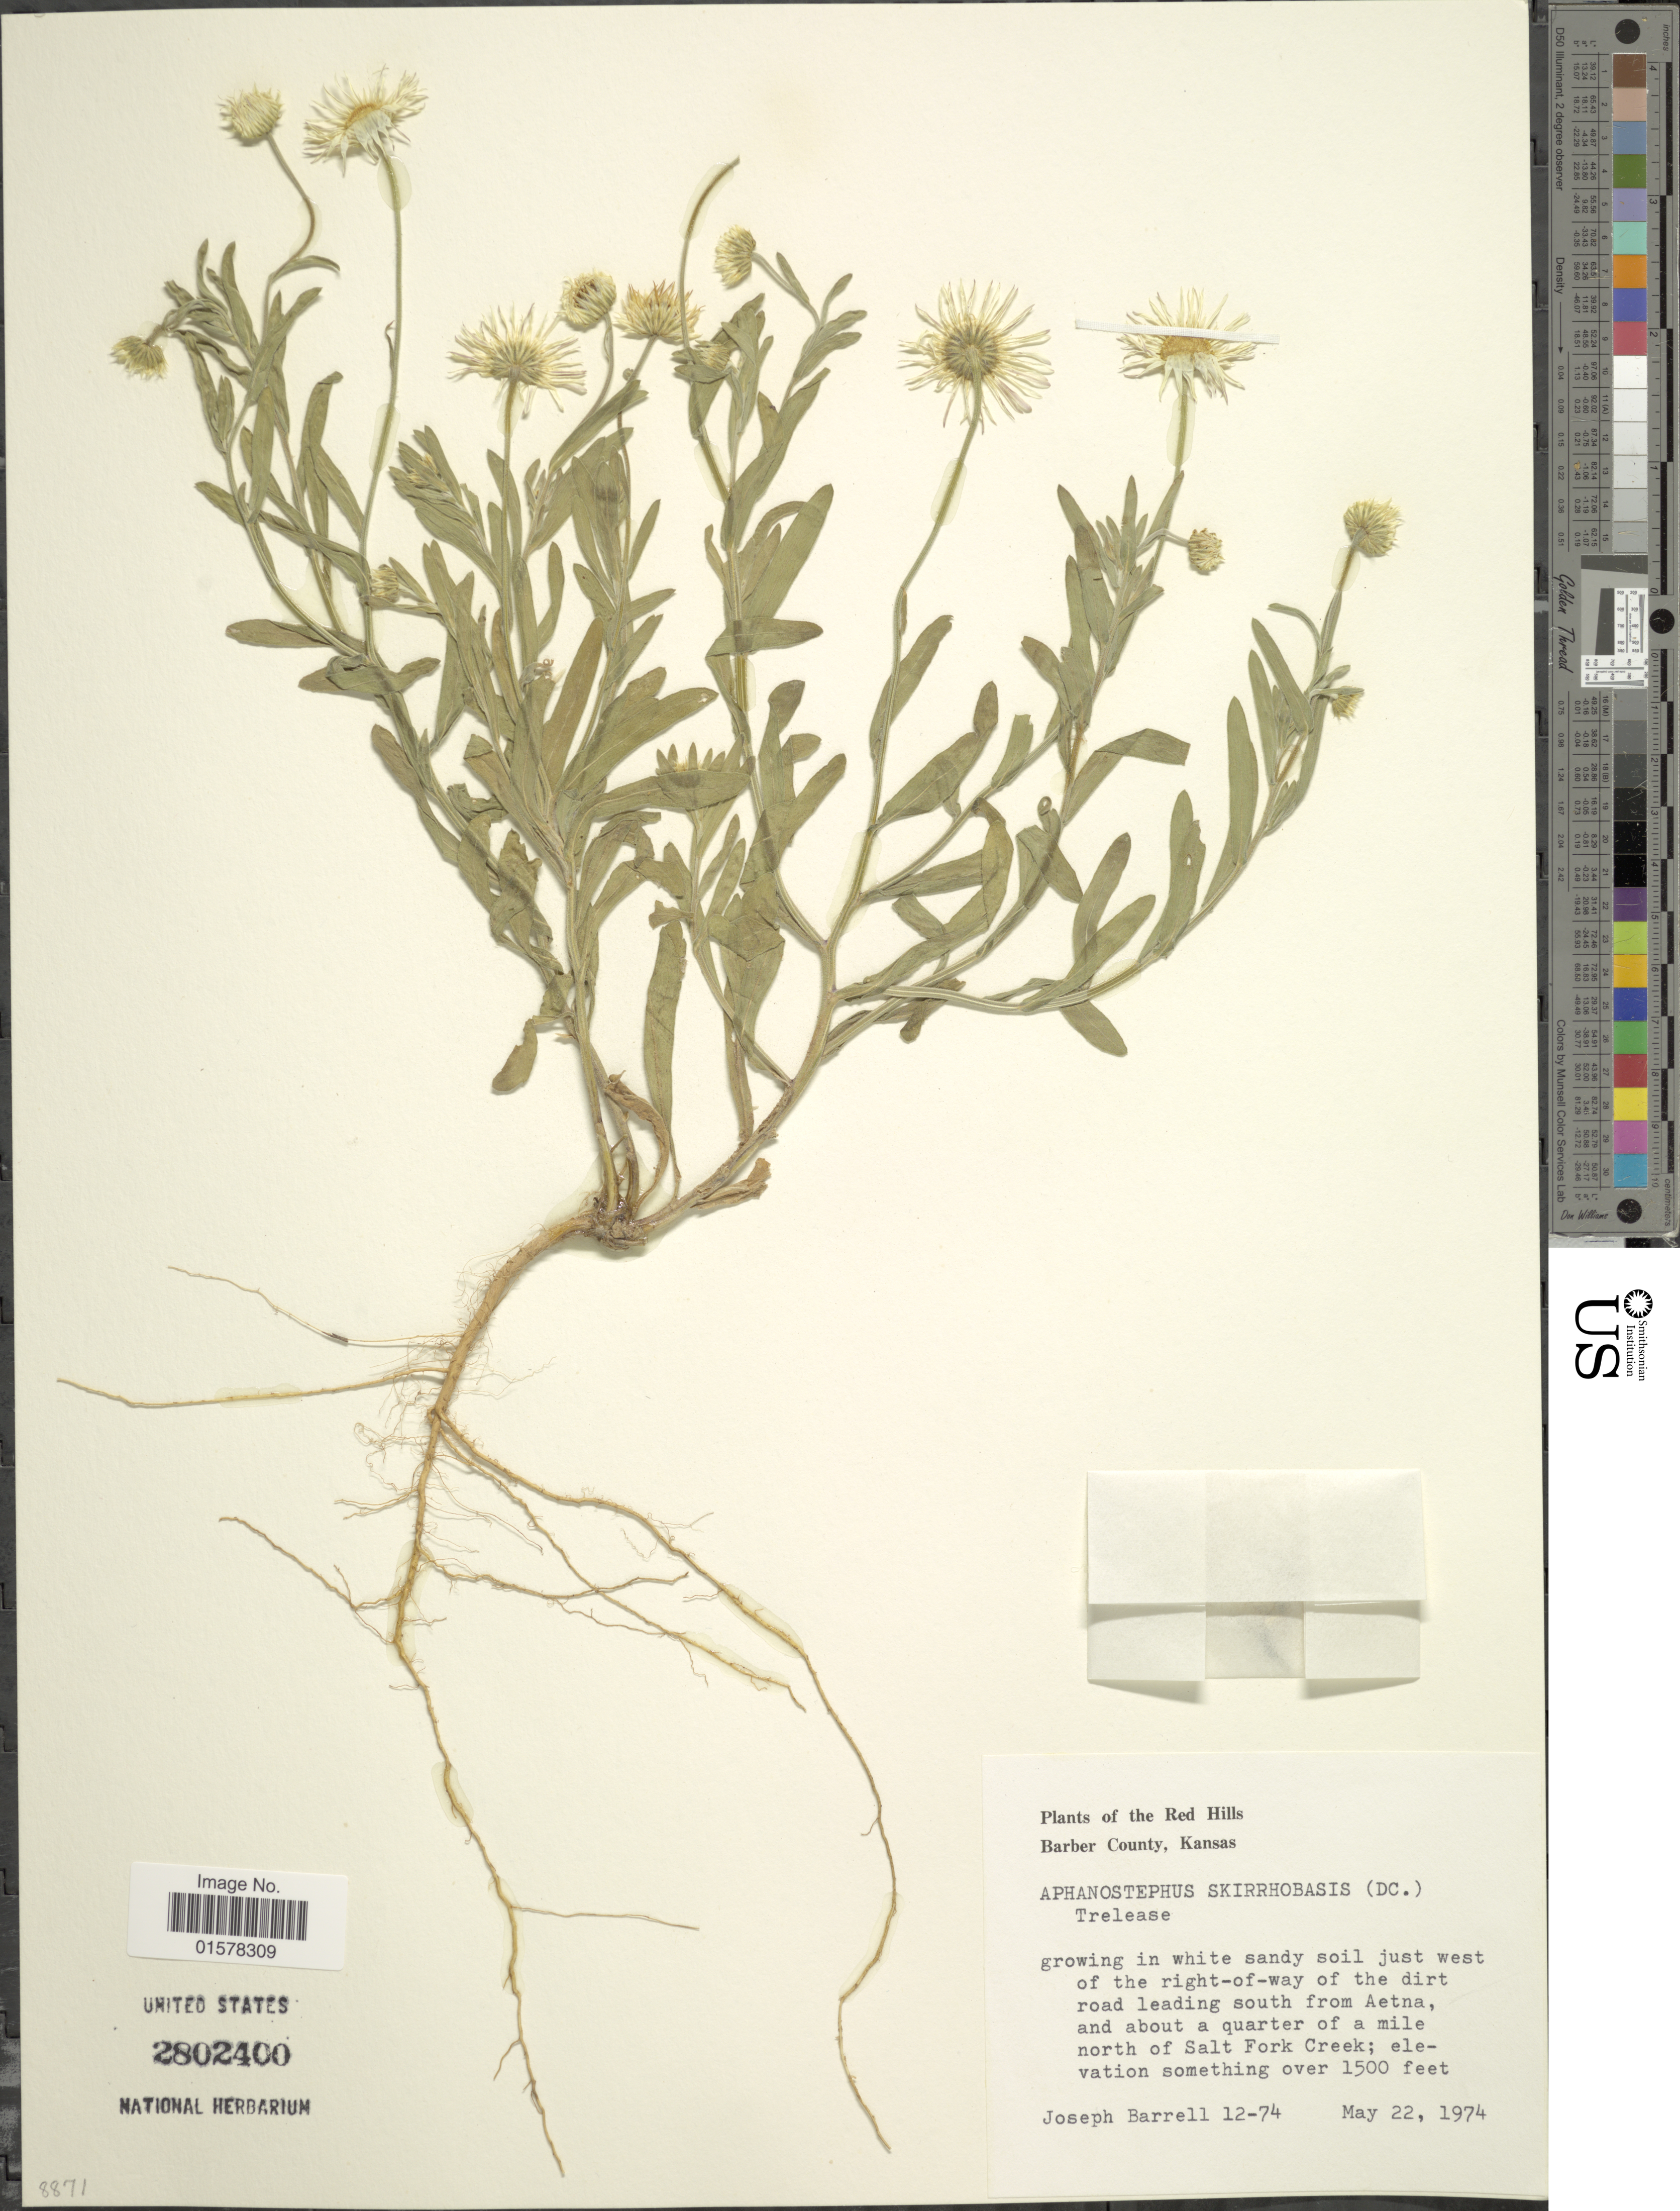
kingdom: Plantae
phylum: Tracheophyta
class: Magnoliopsida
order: Asterales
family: Asteraceae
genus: Aphanostephus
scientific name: Aphanostephus skirrhobasis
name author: (DC.) Trel. ex Coville & Branner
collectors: J. Barrell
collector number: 12-74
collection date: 1974-05-22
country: United States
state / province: Kansas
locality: The Red Hills, Barber County, Kansas. just west of the right-of-way of the rdirt road leading south from Aetna, and about a quarter of a mile north of Salt Fork Creek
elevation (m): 457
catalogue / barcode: US 2802400